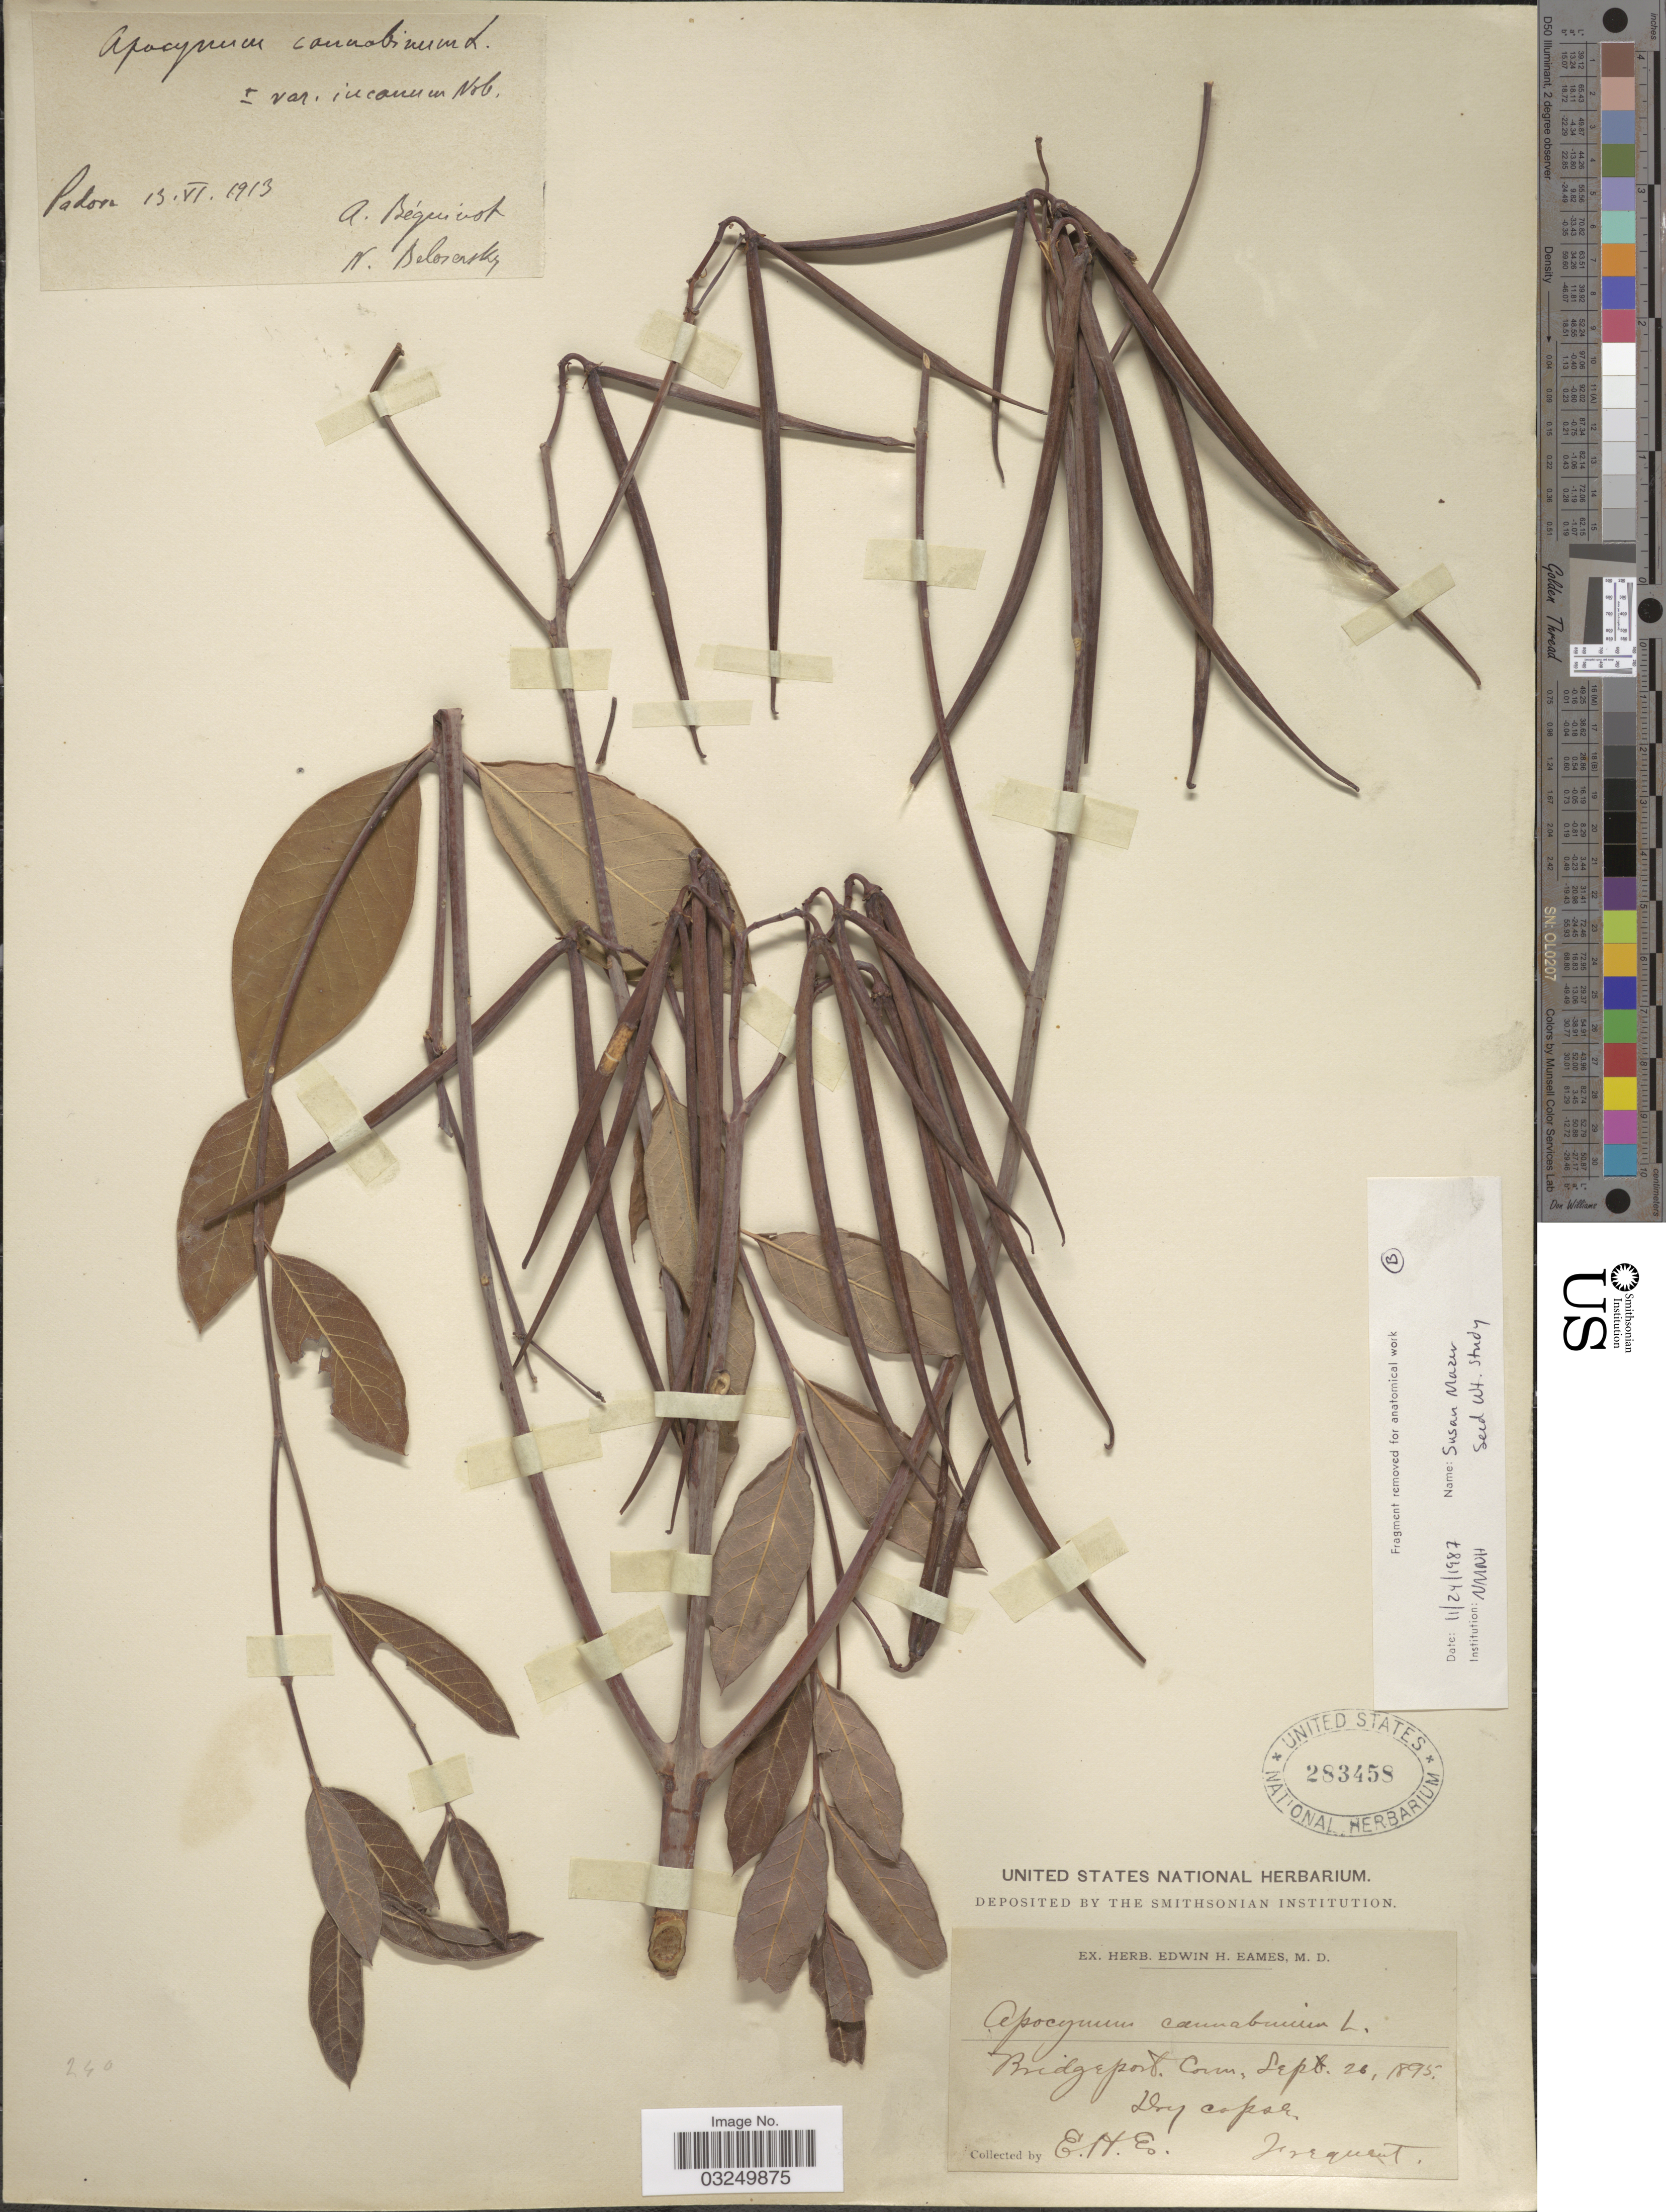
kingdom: Plantae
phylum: Tracheophyta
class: Magnoliopsida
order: Gentianales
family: Apocynaceae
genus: Apocynum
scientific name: Apocynum cannabinum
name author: L.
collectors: E. H. Eames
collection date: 1895-09-26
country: United States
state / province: Connecticut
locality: Bridgeport.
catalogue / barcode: US 283458